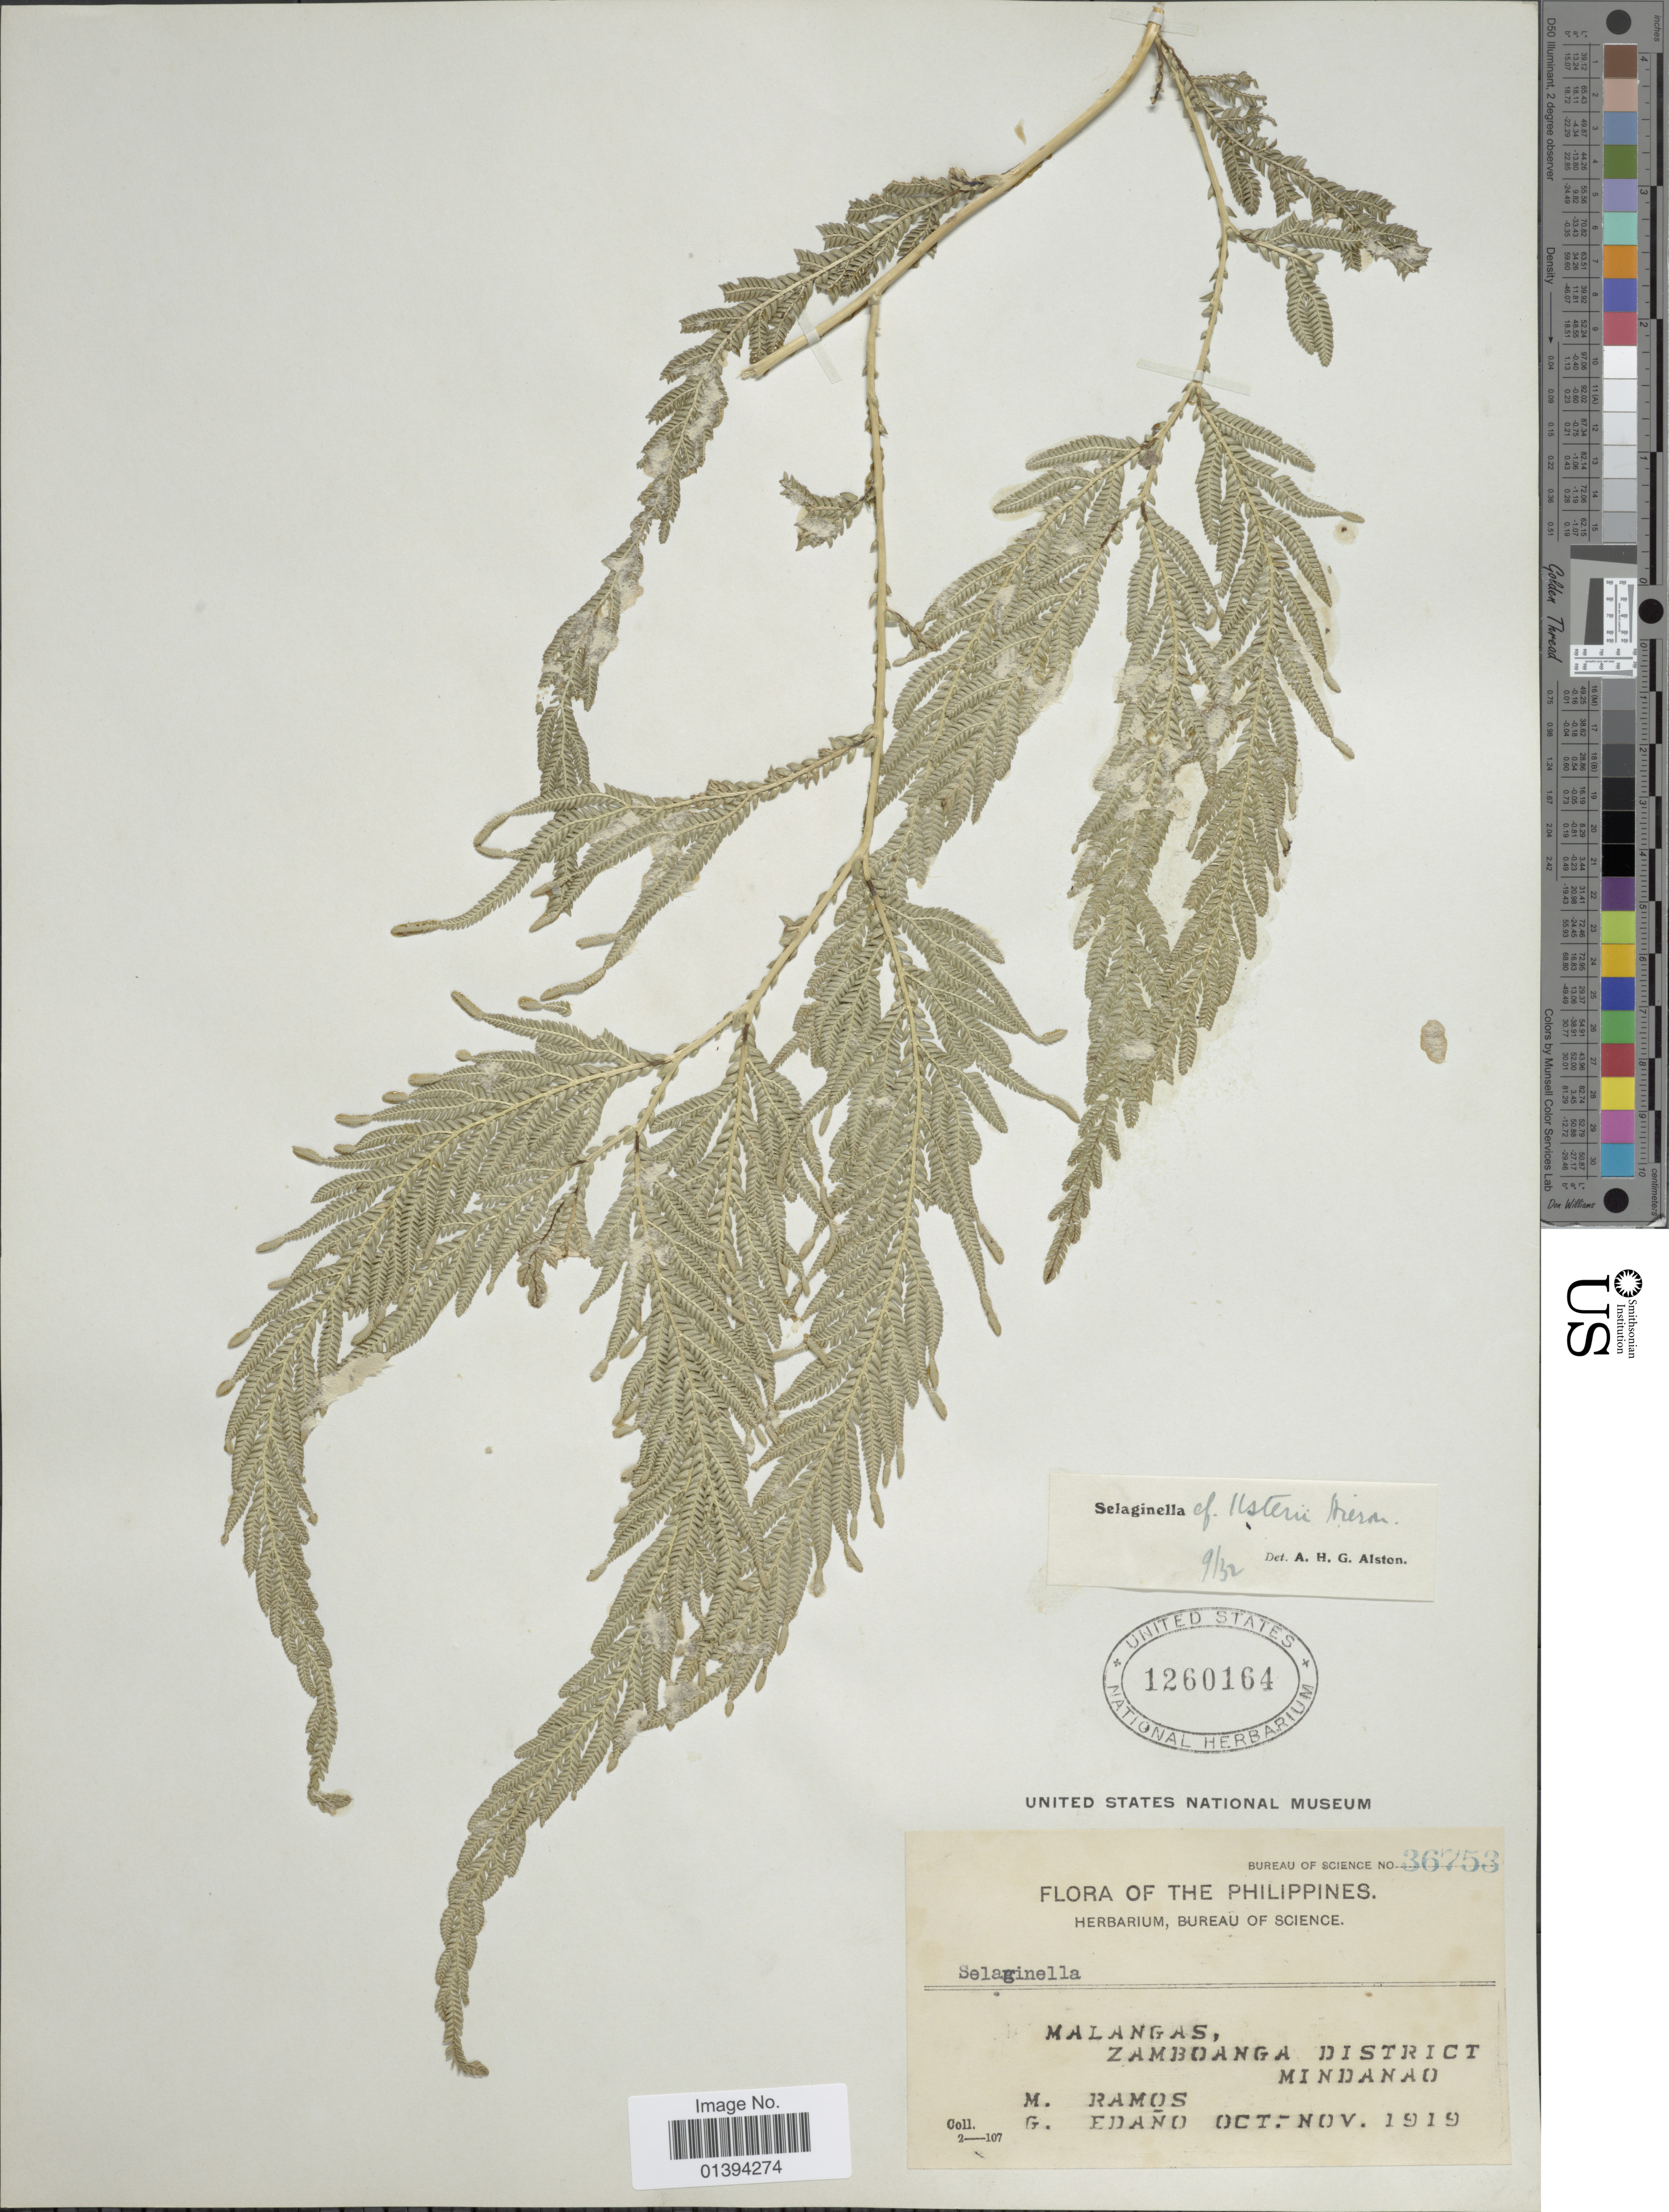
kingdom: Plantae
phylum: Tracheophyta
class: Lycopodiopsida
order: Selaginellales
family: Selaginellaceae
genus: Selaginella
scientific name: Selaginella usterii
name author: Hieron.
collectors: M. Ramos & G. Edaño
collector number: Bureau of Science 36753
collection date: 1919-10/1919-11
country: Philippines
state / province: Zamboanga Peninsula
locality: Malangas, Zamboanga District Mindanao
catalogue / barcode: US 1260164